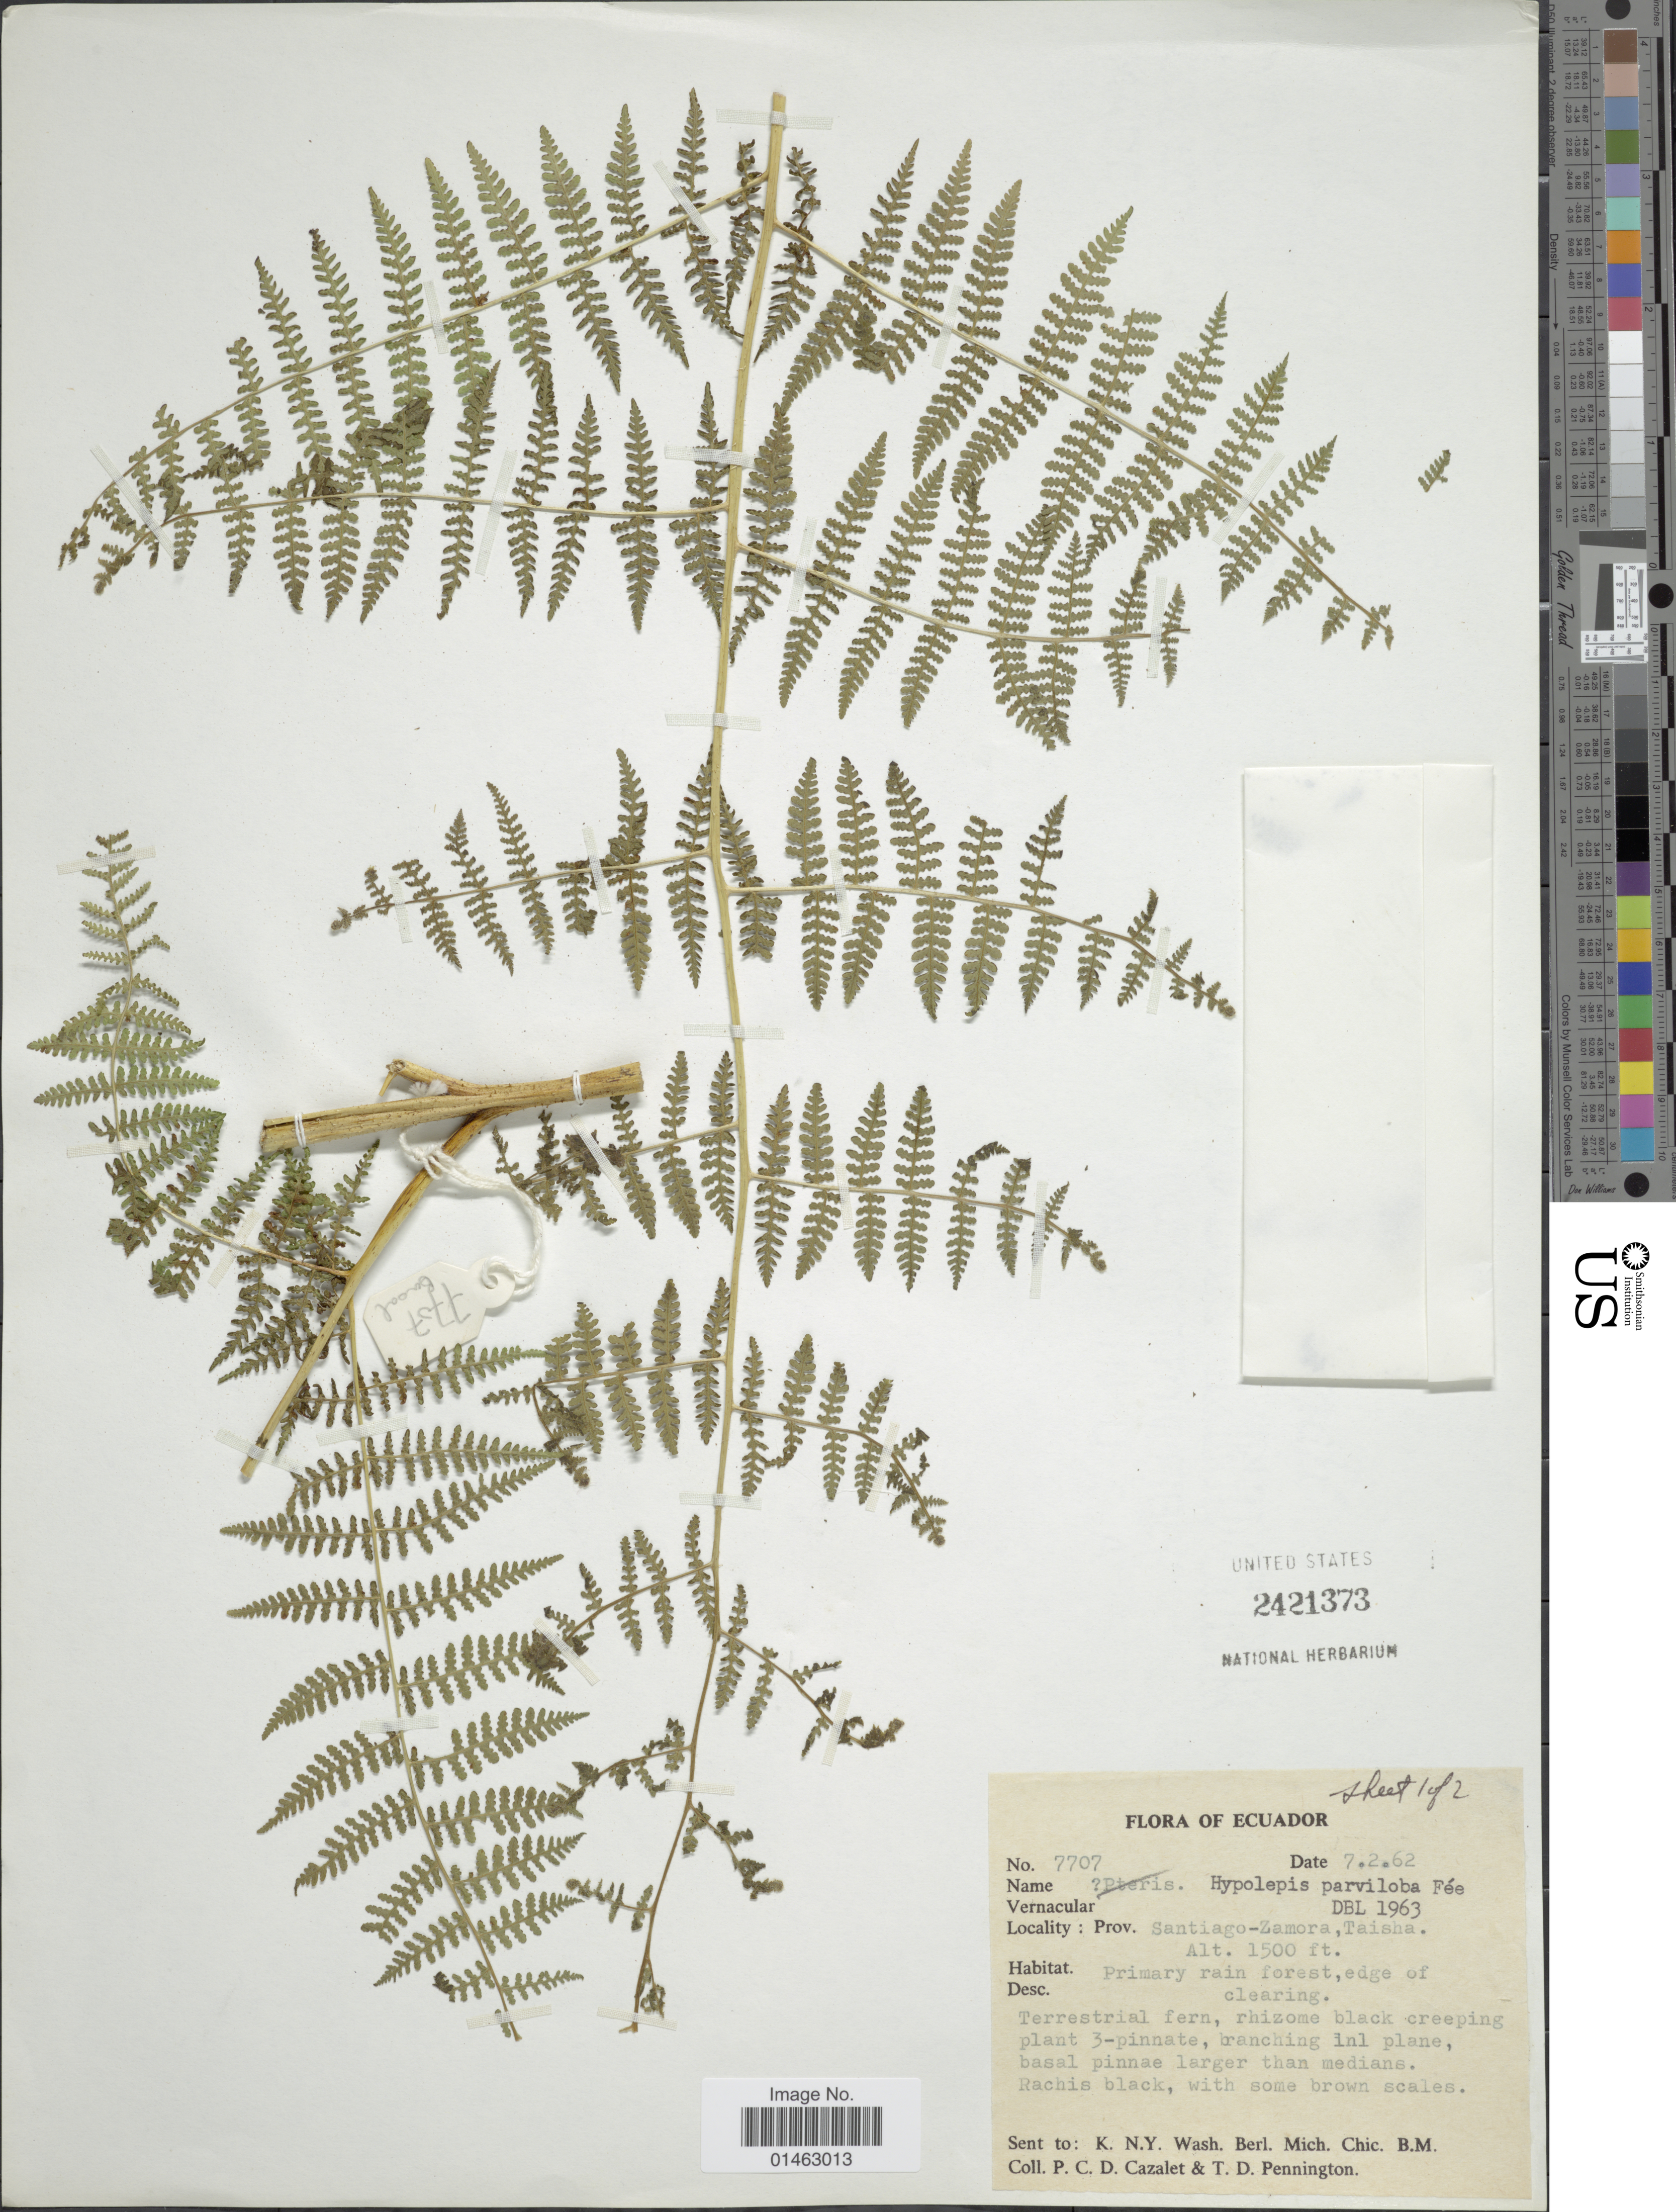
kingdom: Plantae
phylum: Tracheophyta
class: Polypodiopsida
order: Polypodiales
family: Dennstaedtiaceae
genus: Hypolepis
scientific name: Hypolepis hostilis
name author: (Kunze) C. Presl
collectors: P. C. D. Cazalet & T. D. Pennington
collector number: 7707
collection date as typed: Transcribed d/m/y: 7/2/62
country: Ecuador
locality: Prov. Santiago-Zamora, Taisha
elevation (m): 457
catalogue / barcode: US 2421373